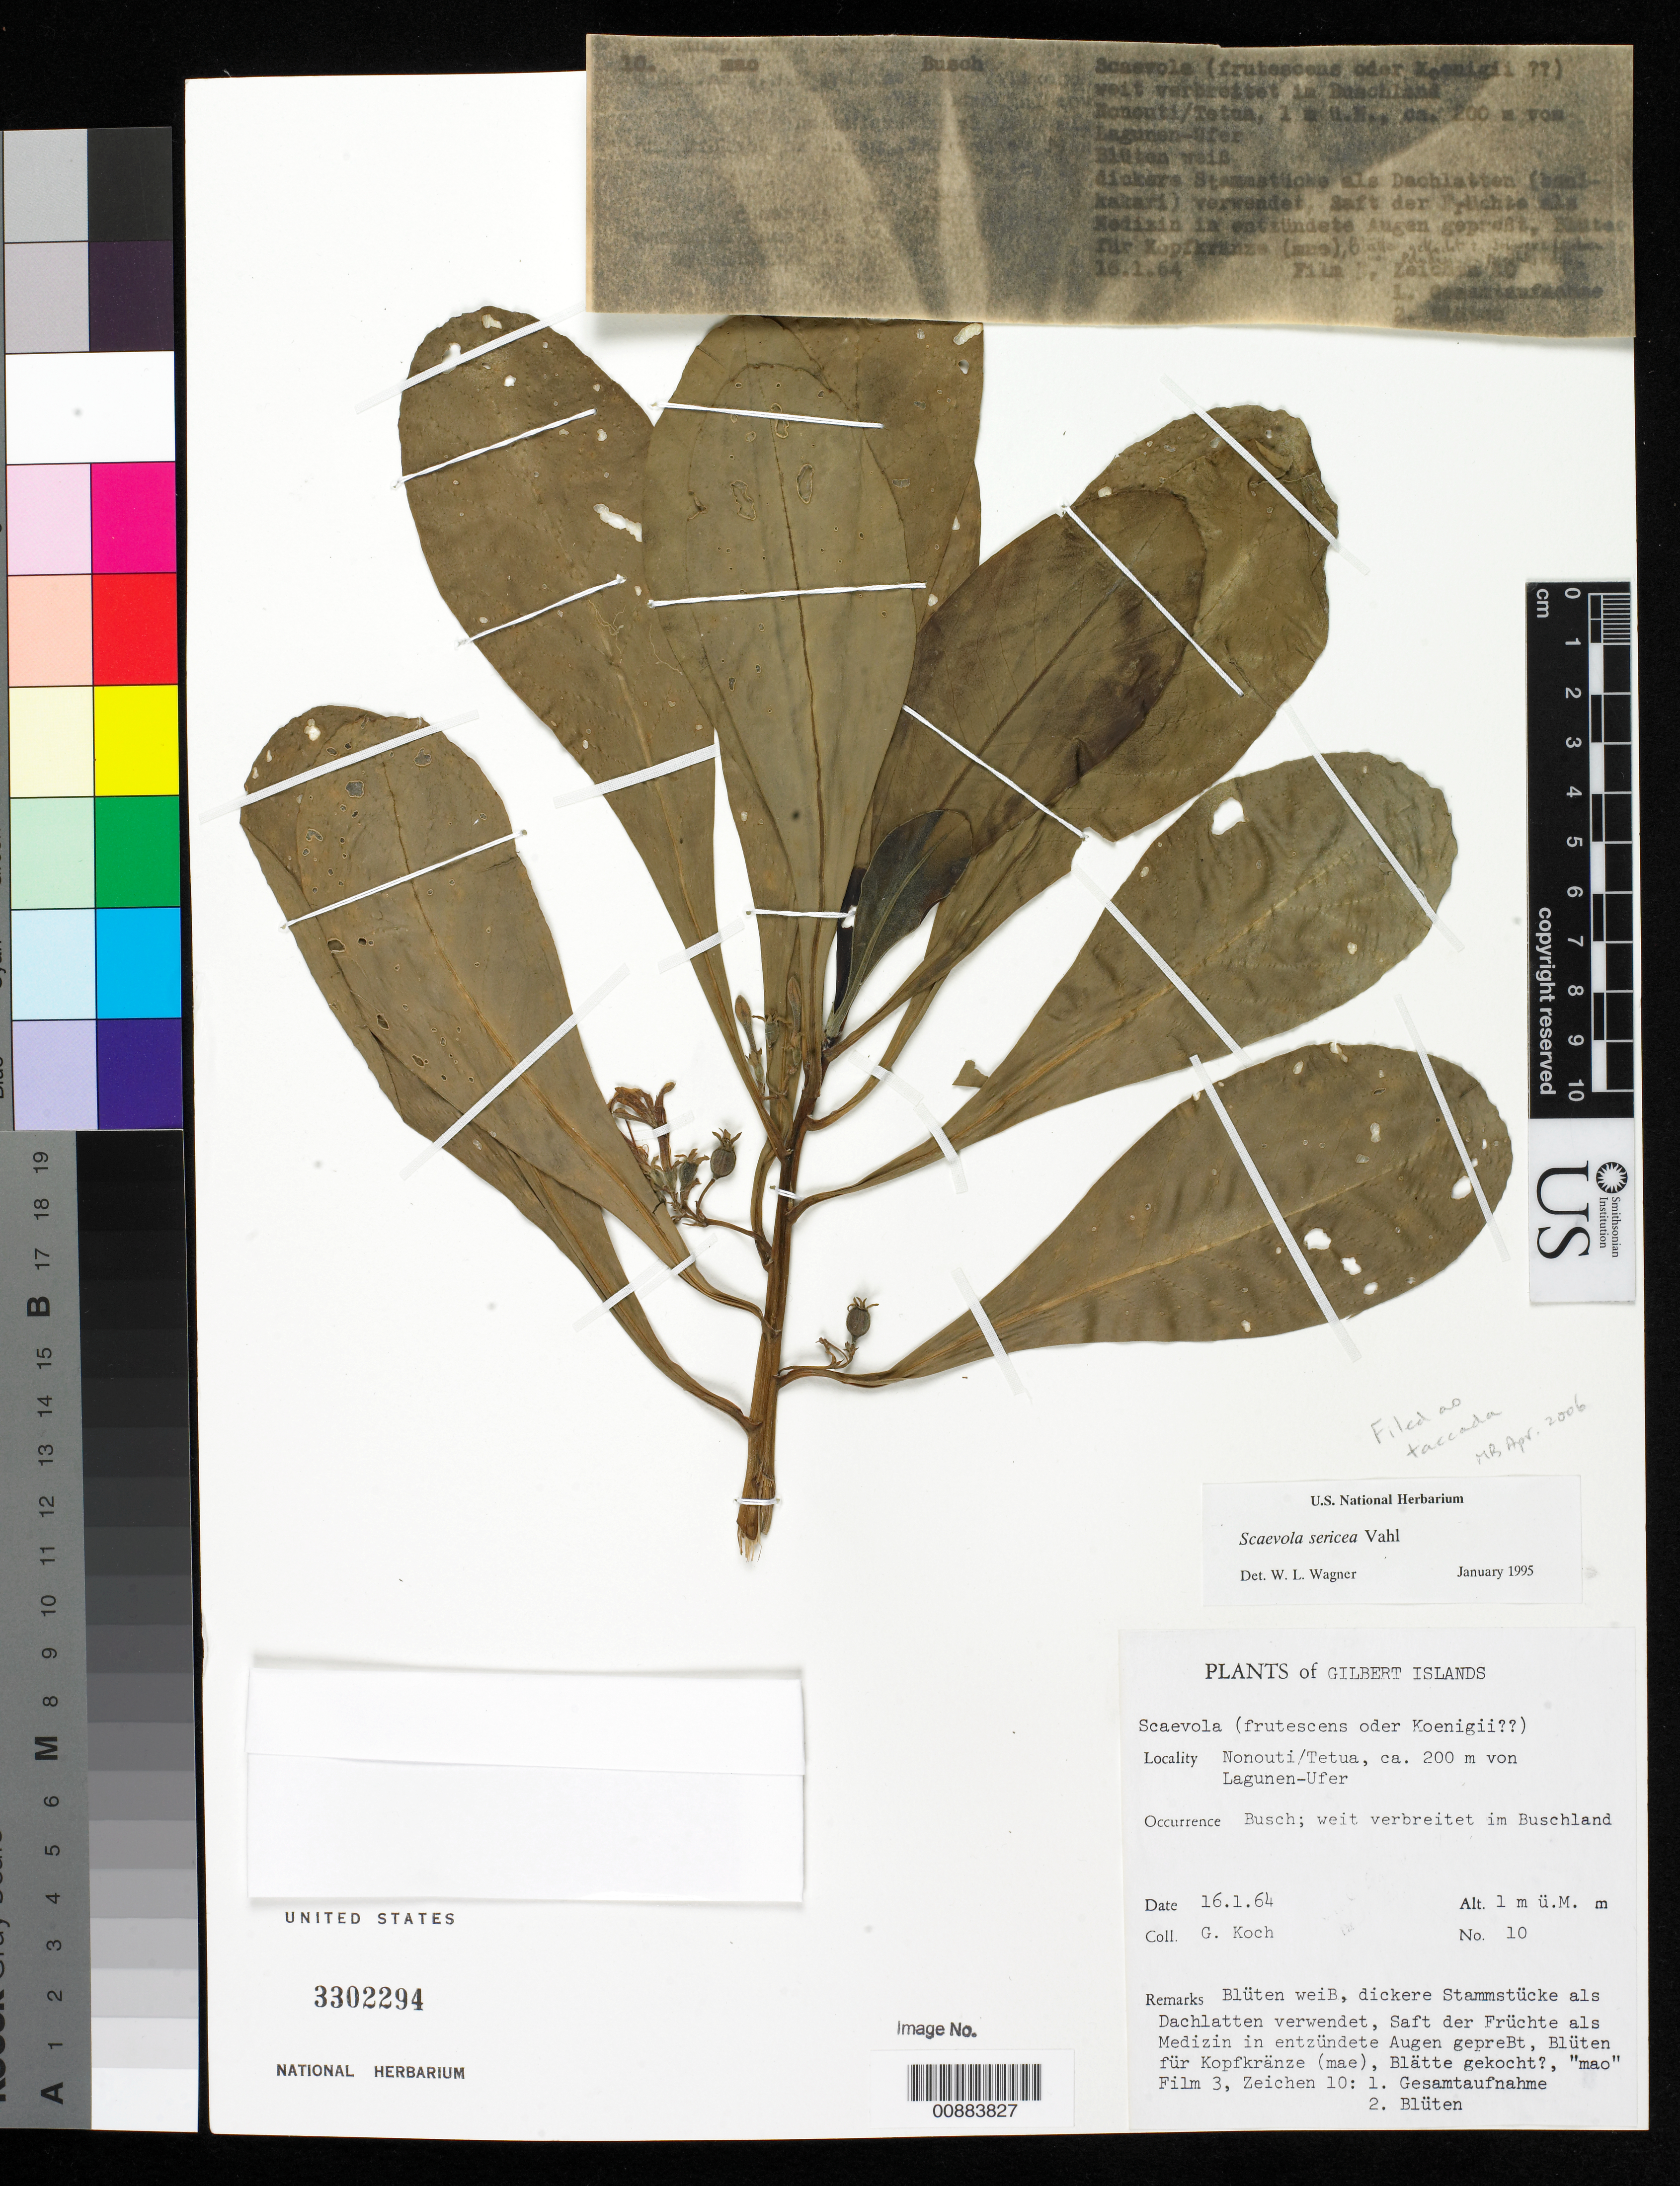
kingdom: Plantae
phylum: Tracheophyta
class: Magnoliopsida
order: Asterales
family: Goodeniaceae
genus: Scaevola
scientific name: Scaevola taccada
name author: (Gaertn.) Roxb.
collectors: G. Koch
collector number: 10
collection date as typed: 16 Jan 1964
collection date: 1964-01-16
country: Kiribati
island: Nonouti Atoll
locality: Nonouti/Tetua, ca. 200m von Lagunen-Ufer.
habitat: Busch; weit verbreitet im Buschland.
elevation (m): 1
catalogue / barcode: US 3302294